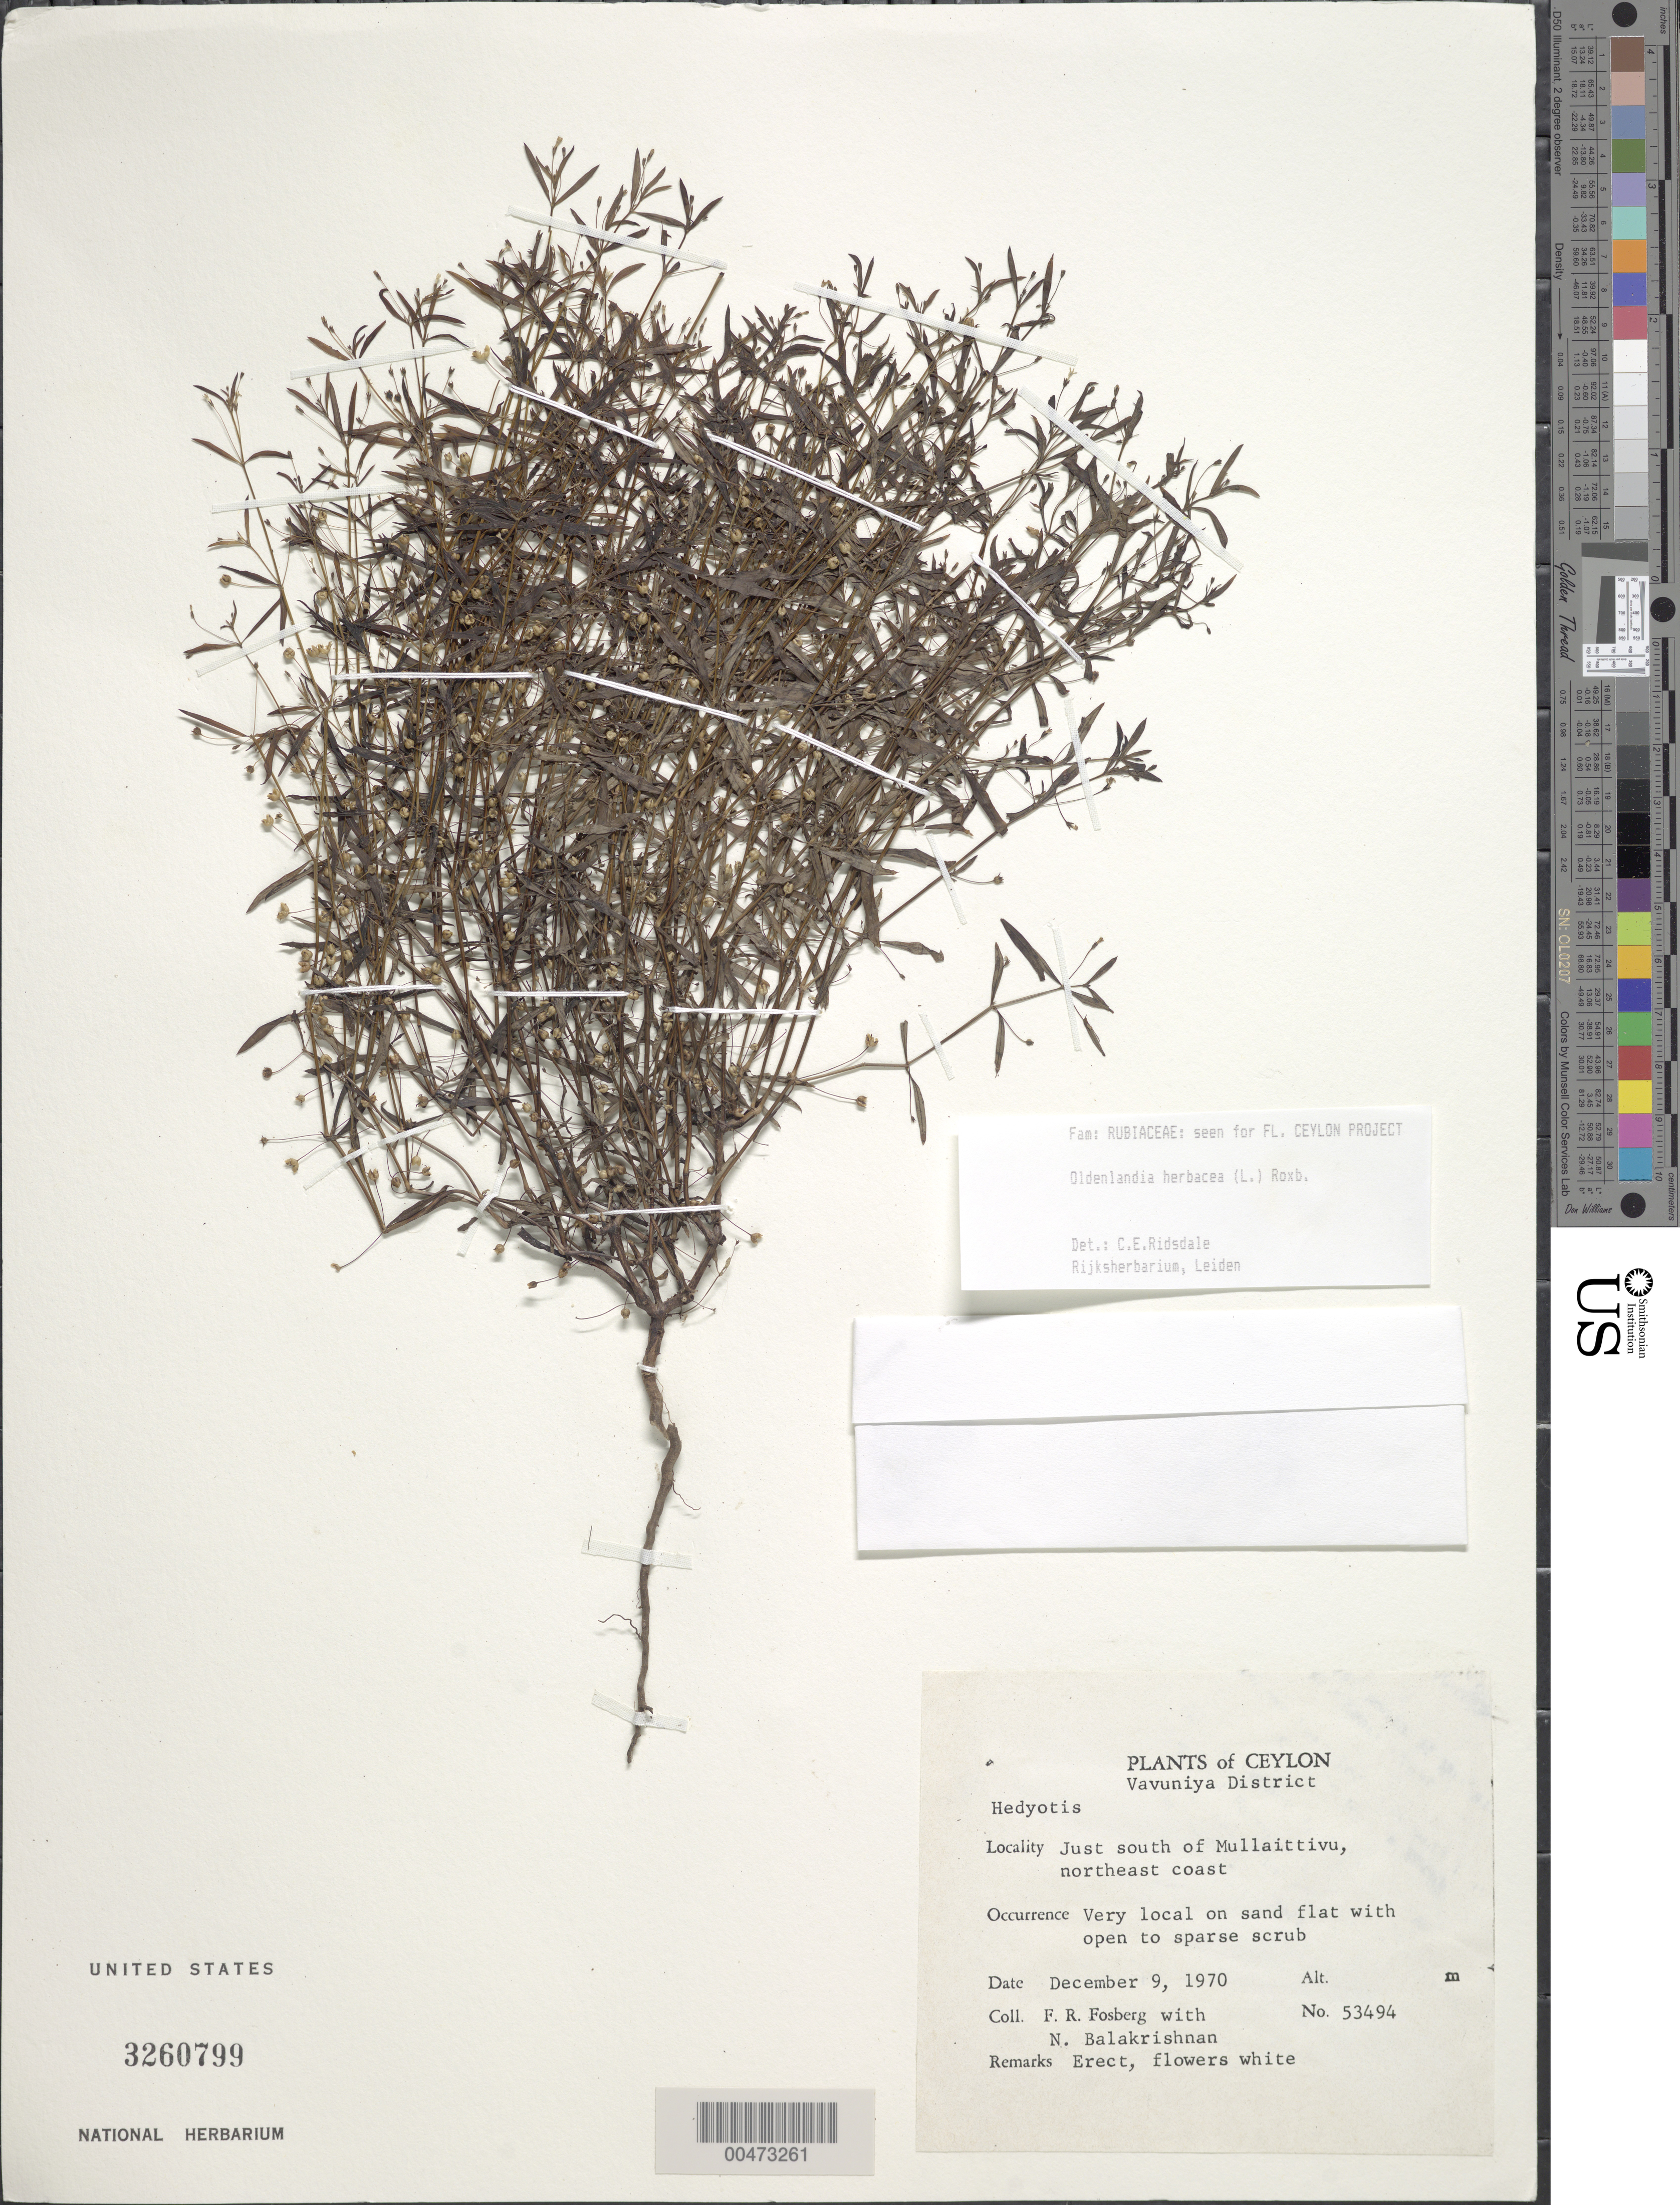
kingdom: Plantae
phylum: Tracheophyta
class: Magnoliopsida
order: Gentianales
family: Rubiaceae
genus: Oldenlandia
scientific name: Oldenlandia herbacea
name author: (L.) Roxb.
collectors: F. R. Fosberg & N. Balakrishnan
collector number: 53494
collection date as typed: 09 Dec 1970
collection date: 1970-12-09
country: Sri Lanka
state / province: Northern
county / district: Vavuniya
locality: just S of Mullaittivu, NE coast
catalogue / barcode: US 3260799